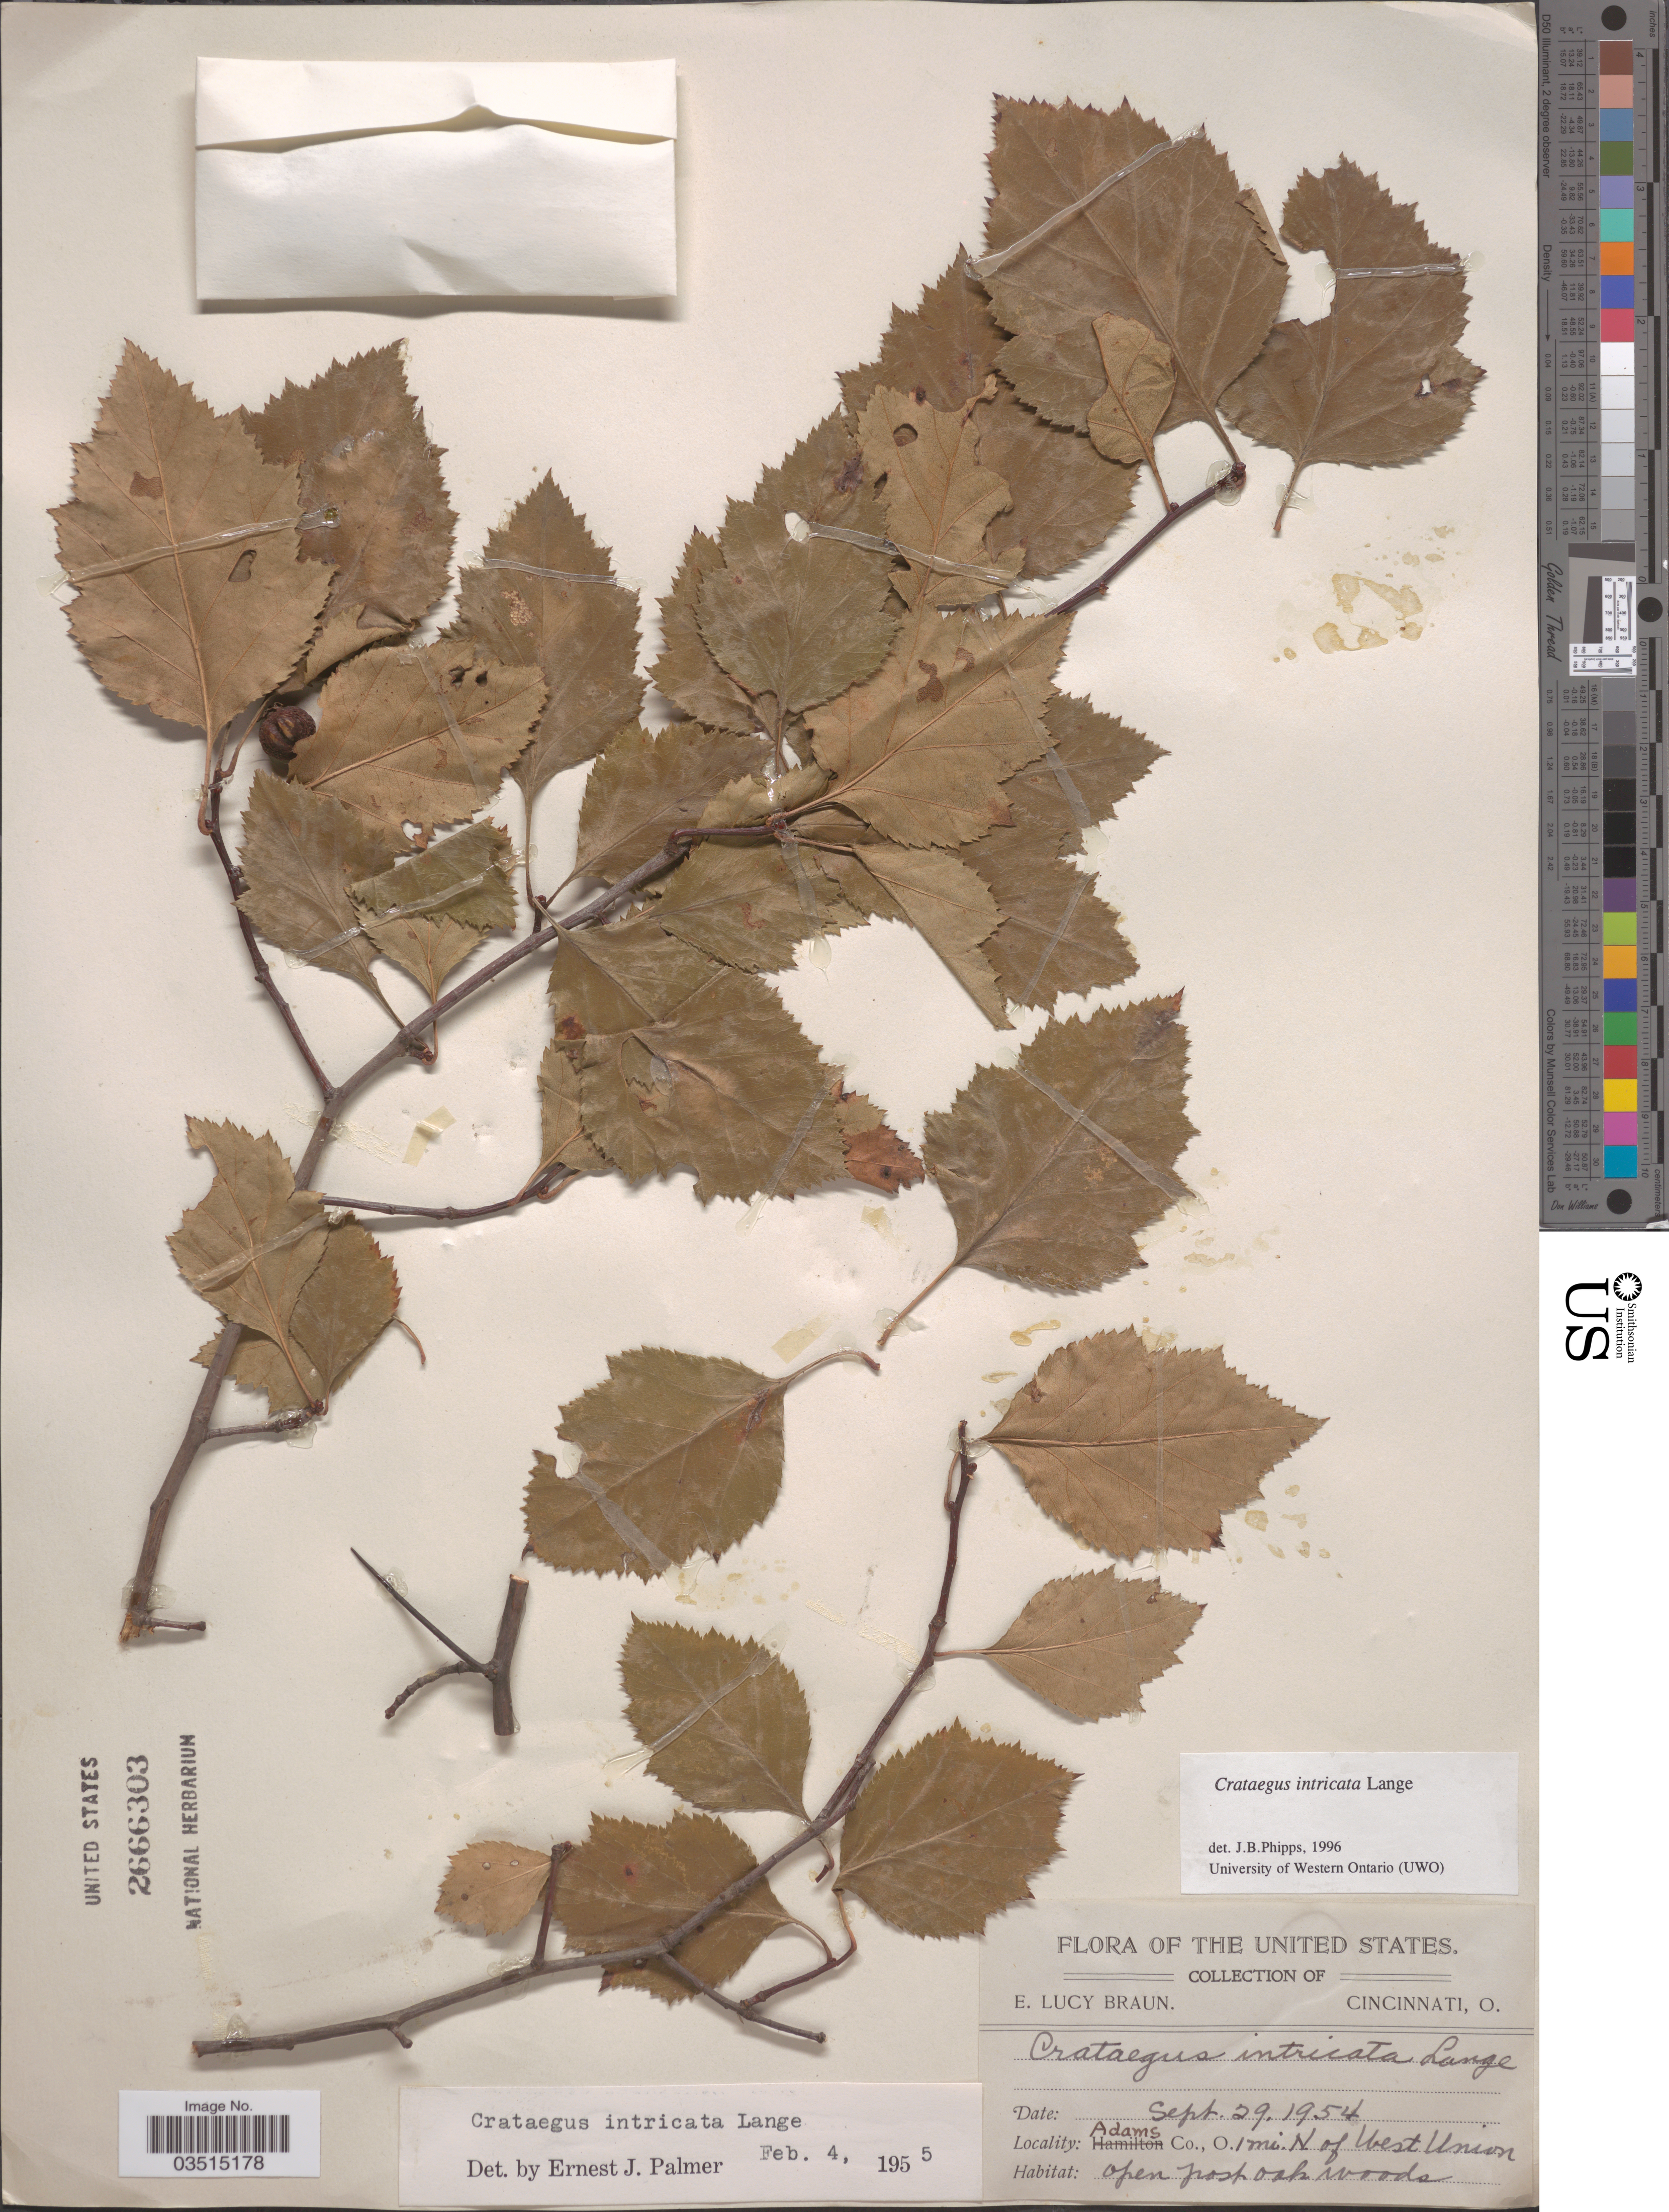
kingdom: Plantae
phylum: Tracheophyta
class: Magnoliopsida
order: Rosales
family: Rosaceae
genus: Crataegus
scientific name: Crataegus intricata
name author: Lange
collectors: E. L. Braun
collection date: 1954-09-29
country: United States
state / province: Ohio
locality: Adams Co., 1 mi. N. of West Union.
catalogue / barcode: US 2666303